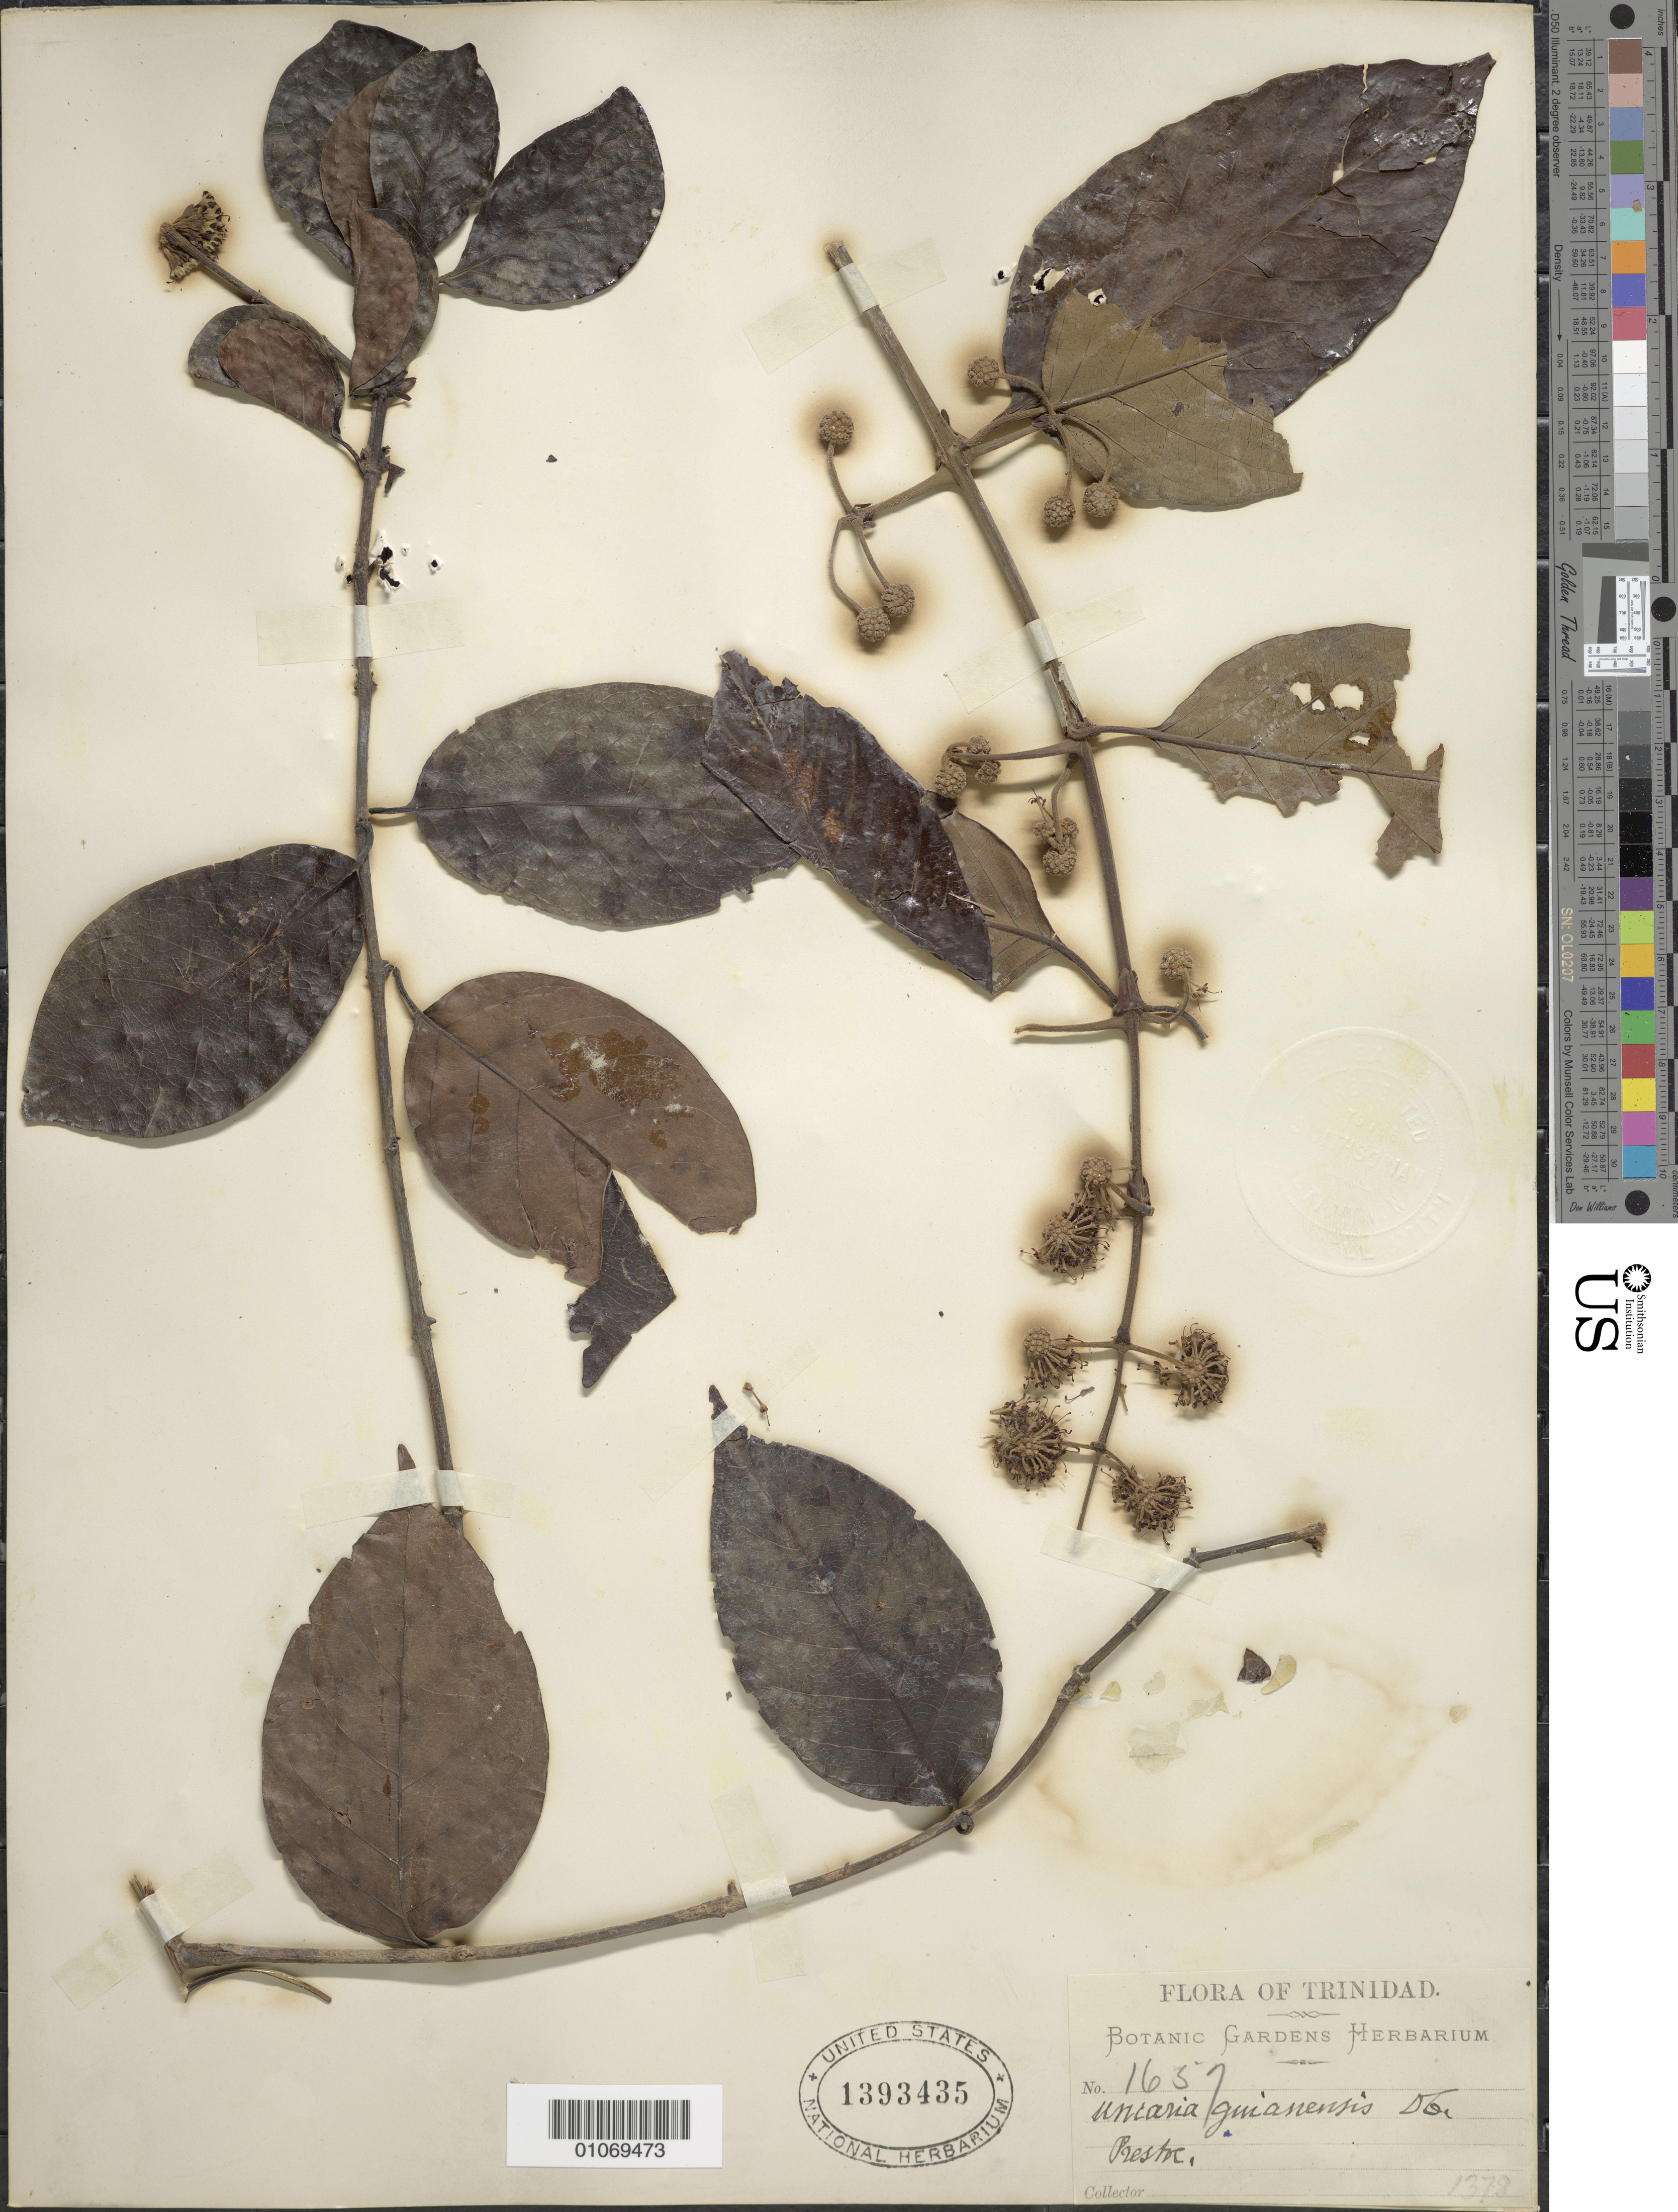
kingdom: Plantae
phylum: Tracheophyta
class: Magnoliopsida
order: Gentianales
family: Rubiaceae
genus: Uncaria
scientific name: Uncaria guianensis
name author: (Aubl.) J.F. Gmel.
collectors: Botanic Gardens Herbarium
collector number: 163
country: Trinidad and Tobago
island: Trinidad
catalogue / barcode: US 1393435